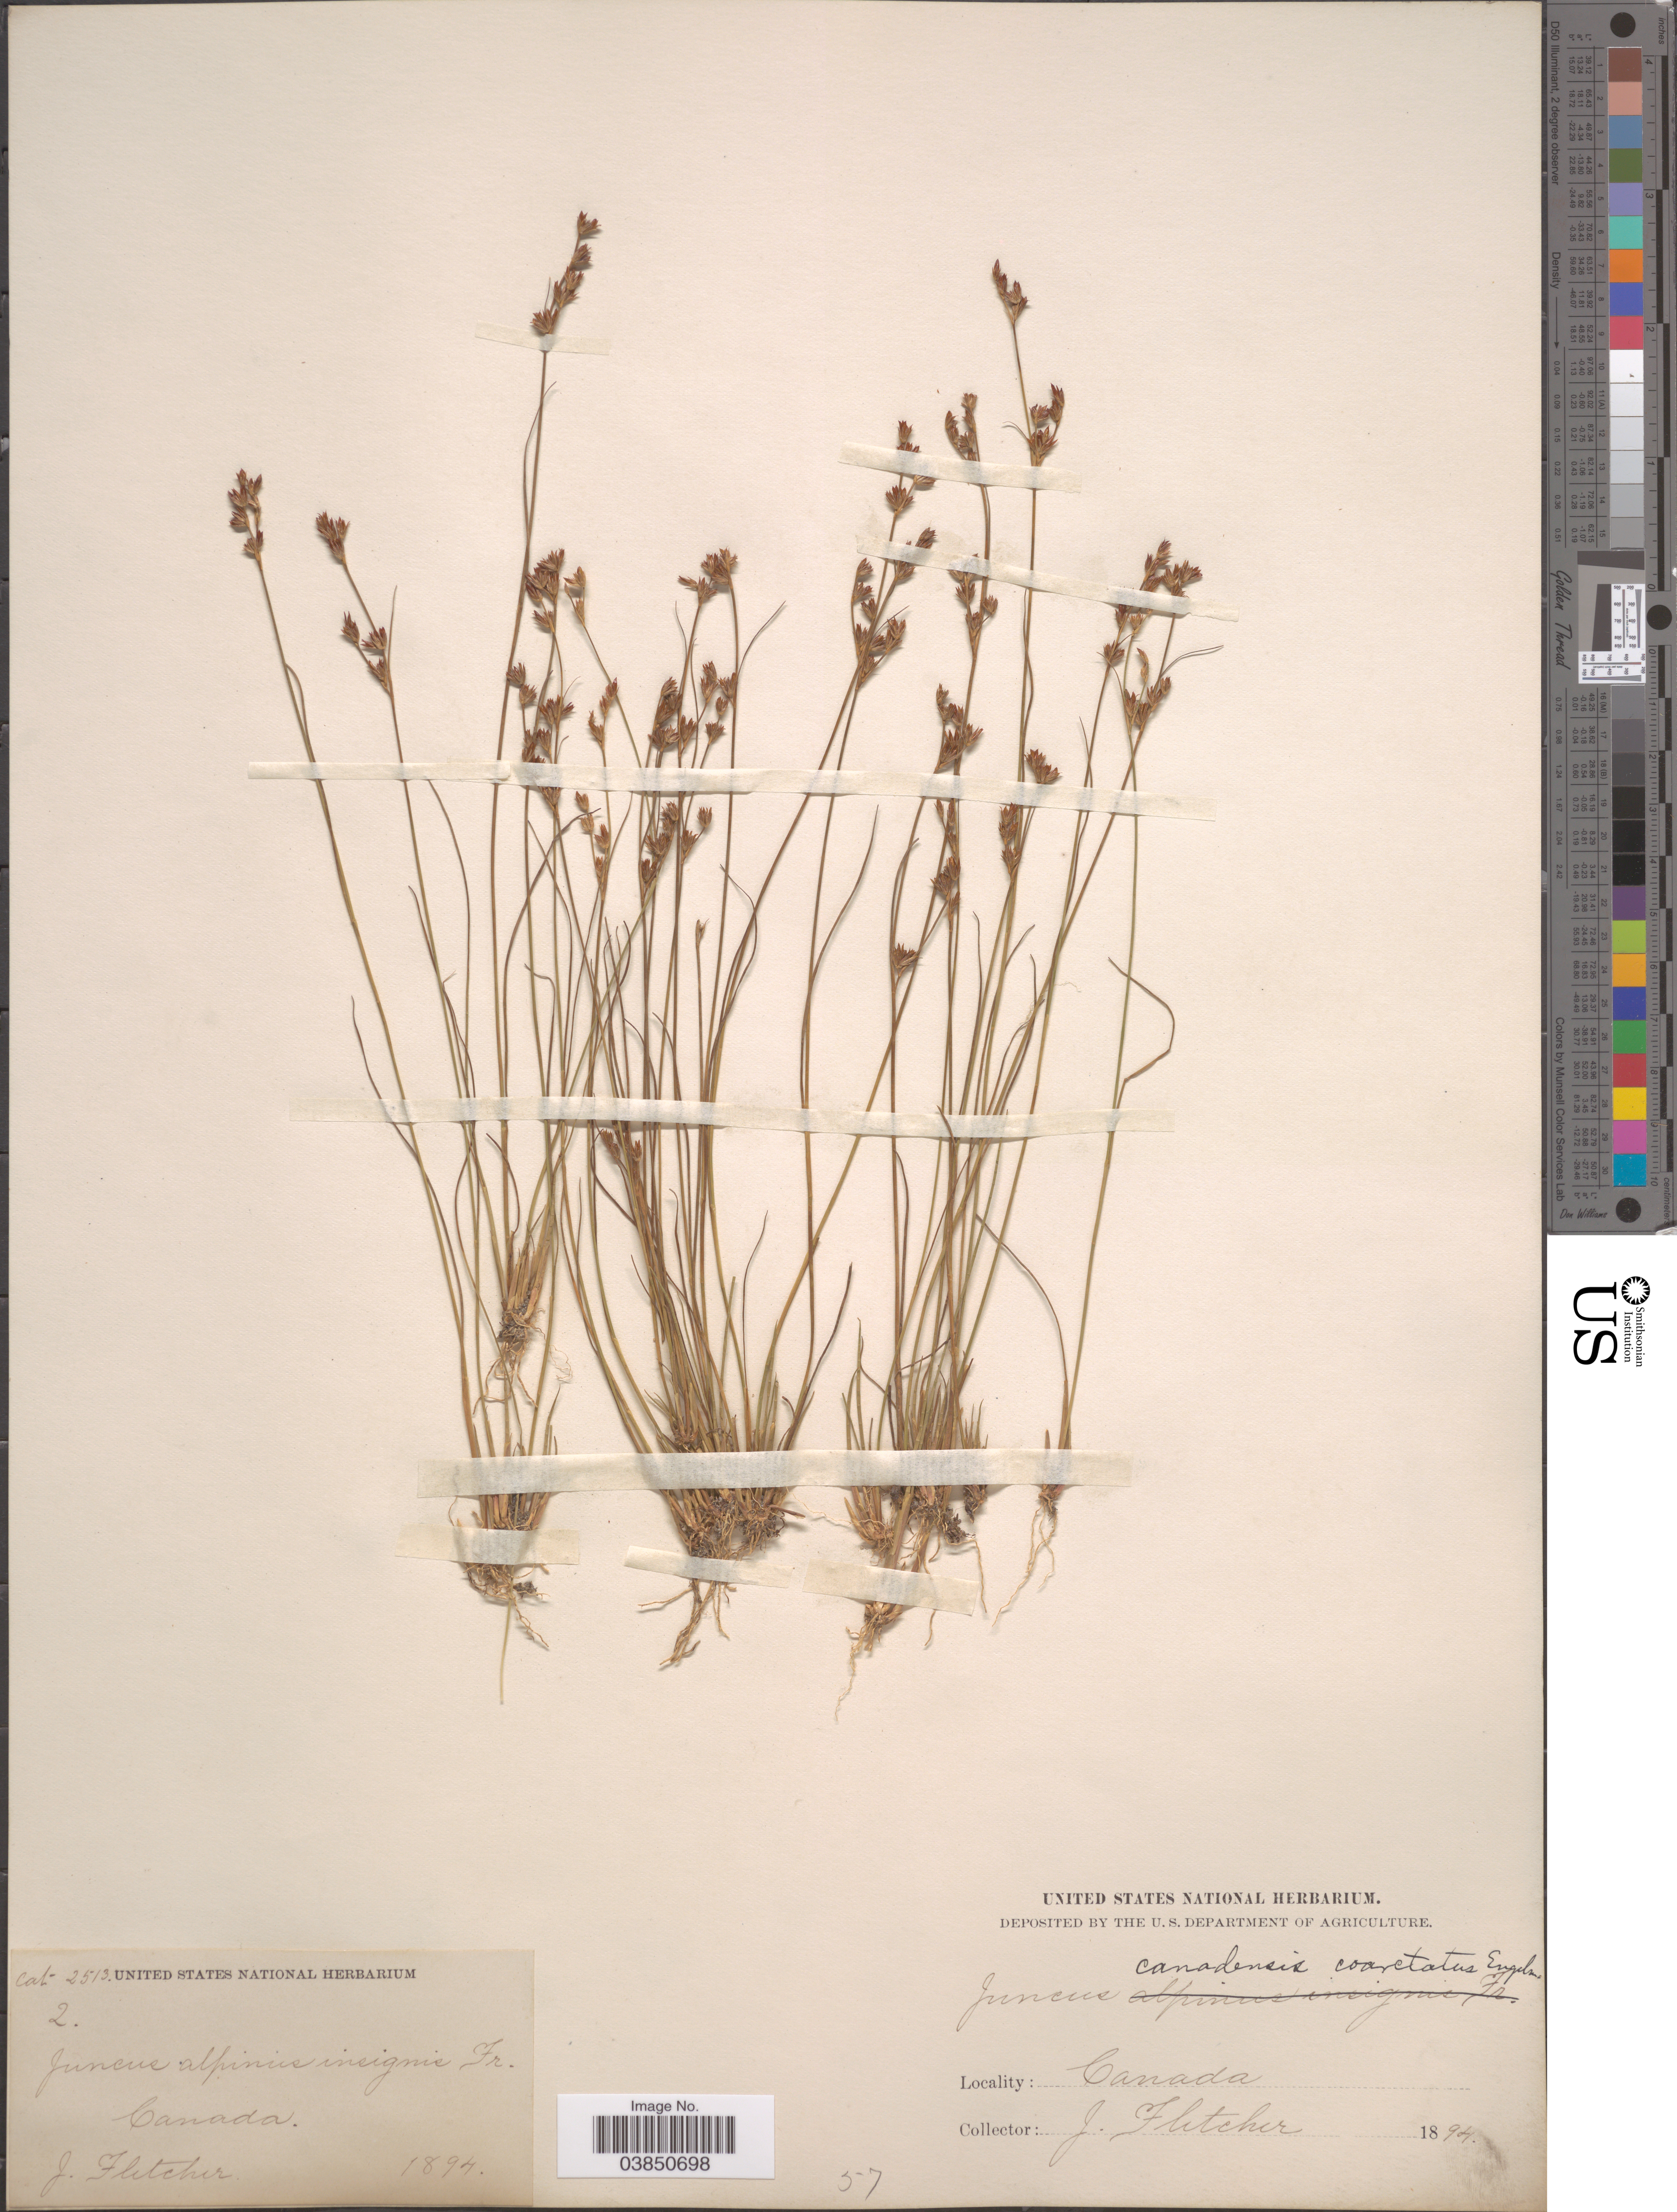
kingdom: Plantae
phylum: Tracheophyta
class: Liliopsida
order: Poales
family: Juncaceae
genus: Juncus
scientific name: Juncus brevicaudatus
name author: (Engelm.) Fernald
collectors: J. Fletcher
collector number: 2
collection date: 1894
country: Canada